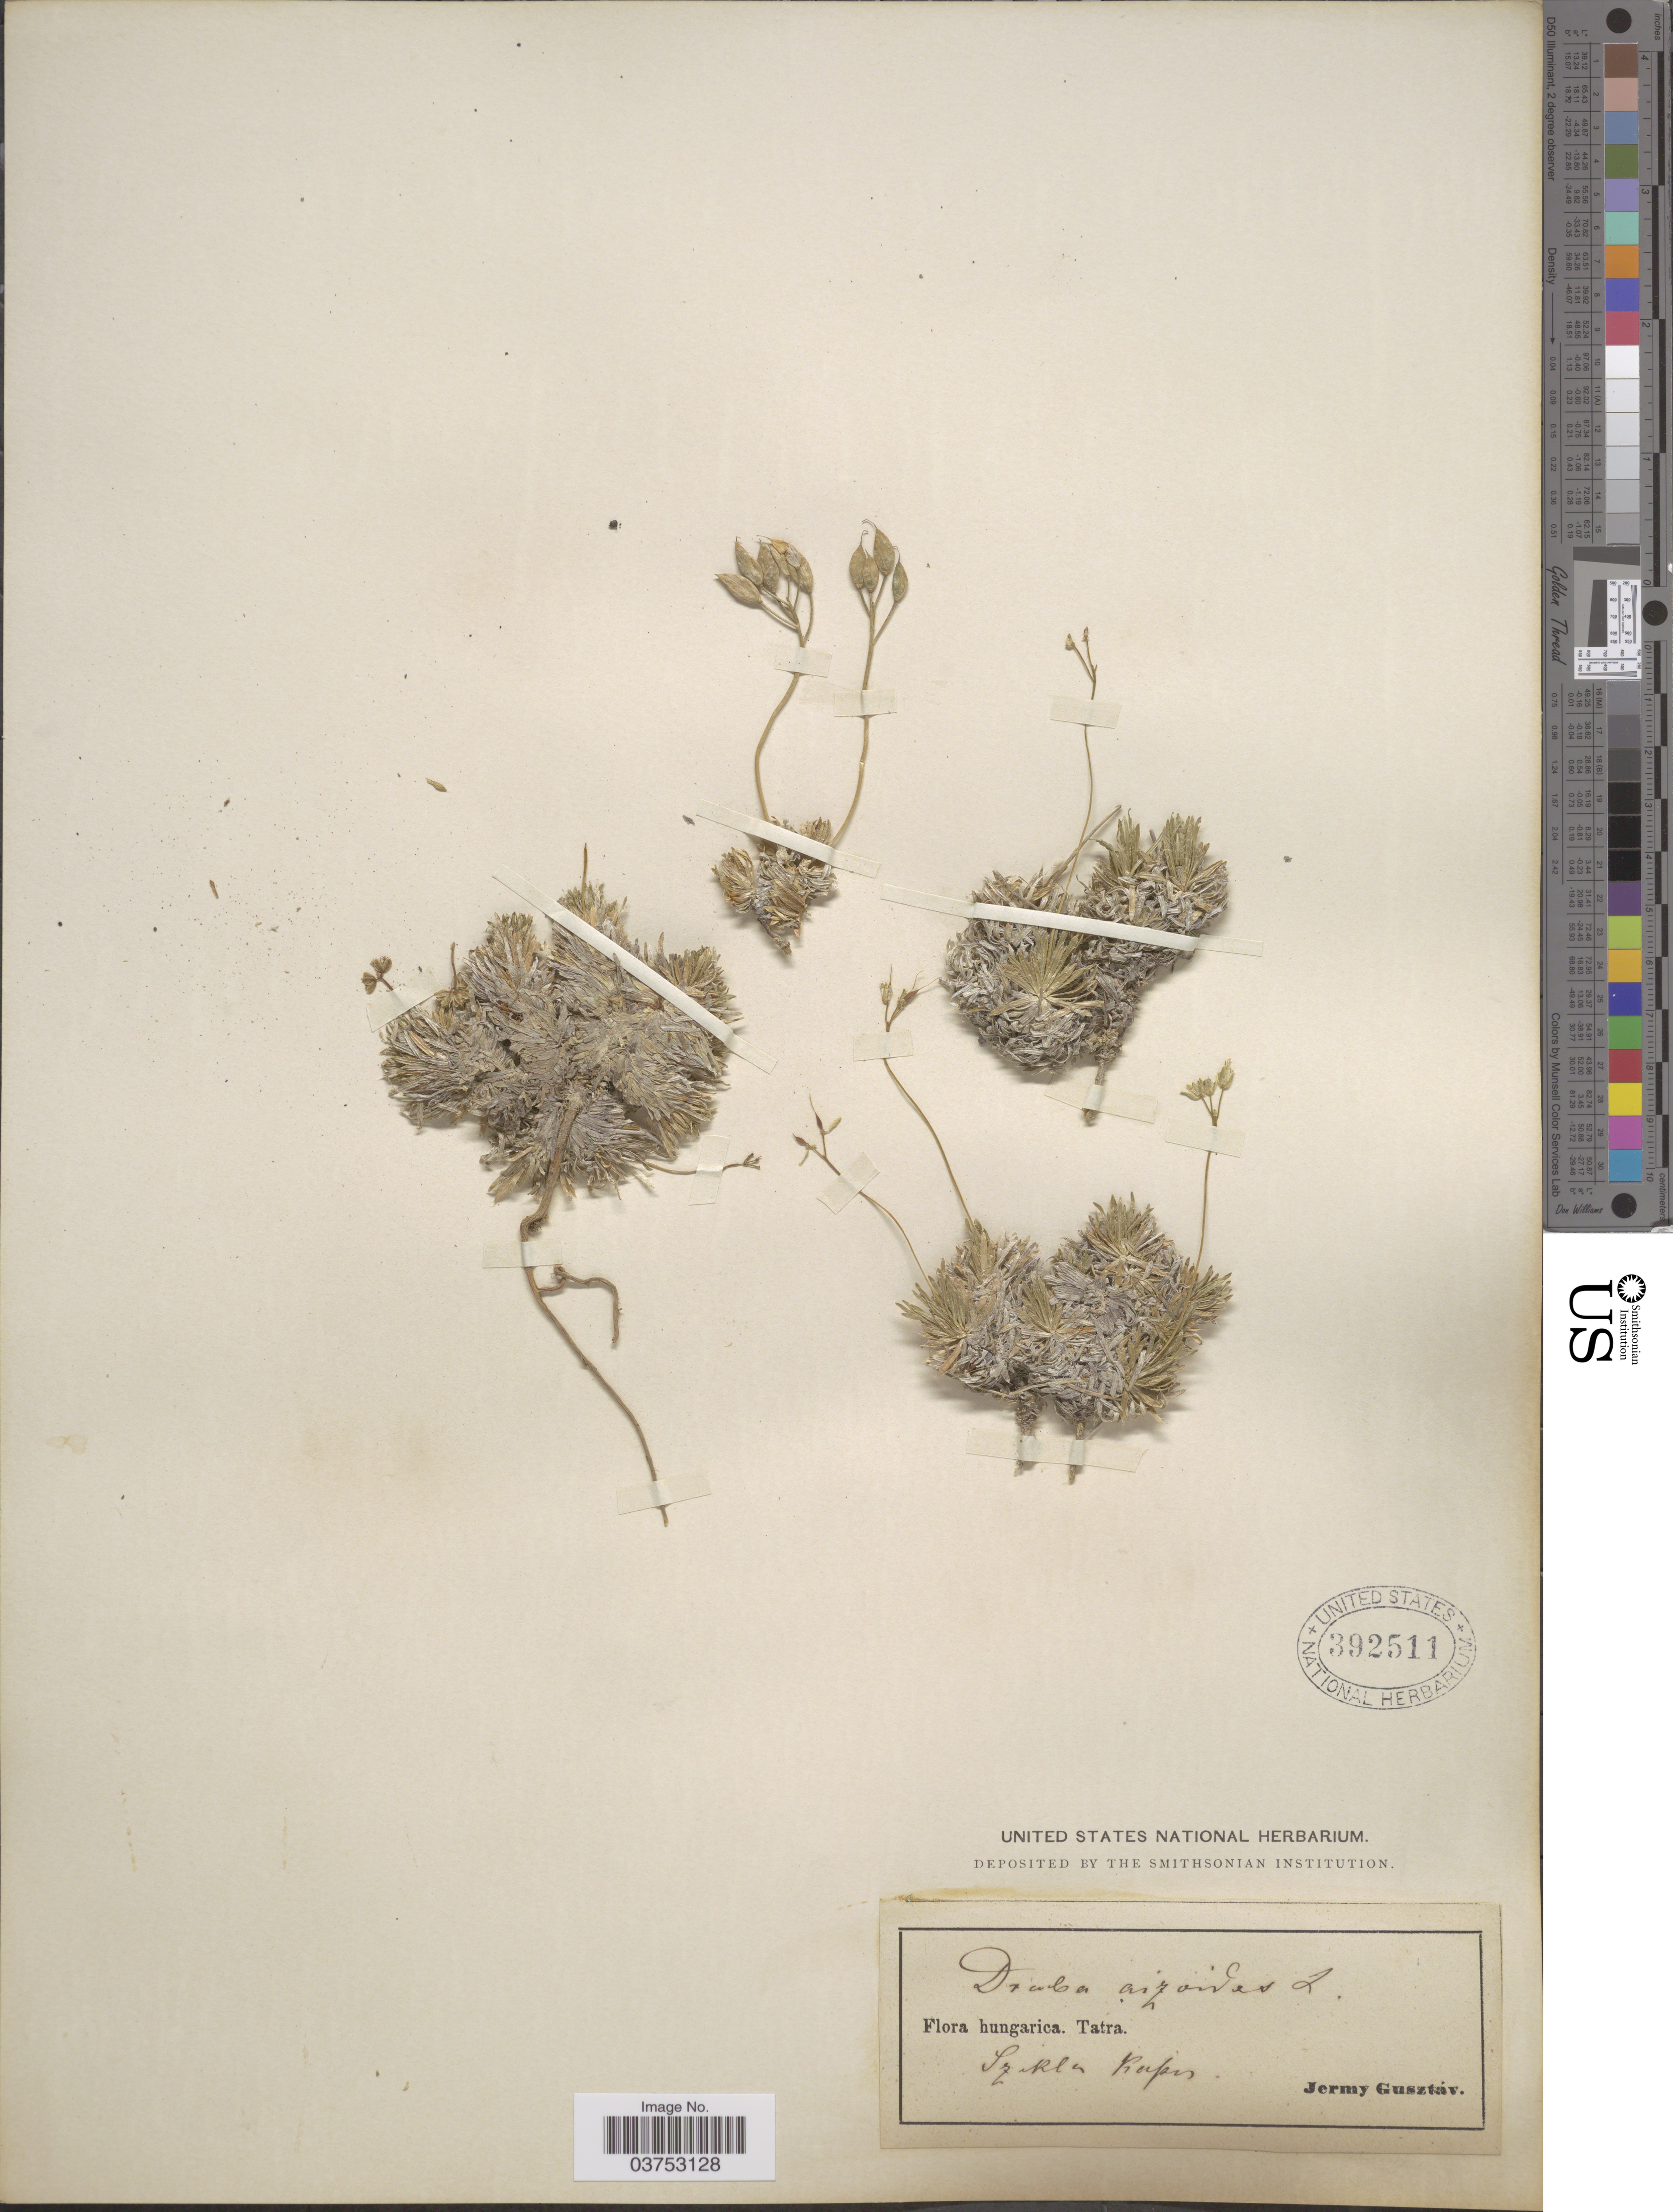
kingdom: Plantae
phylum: Tracheophyta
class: Magnoliopsida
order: Brassicales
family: Brassicaceae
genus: Draba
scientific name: Draba aizoides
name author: L.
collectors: G. Jermy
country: Hungary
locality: Tatra. Szikla Kupis. [interpreted]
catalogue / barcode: US 392511